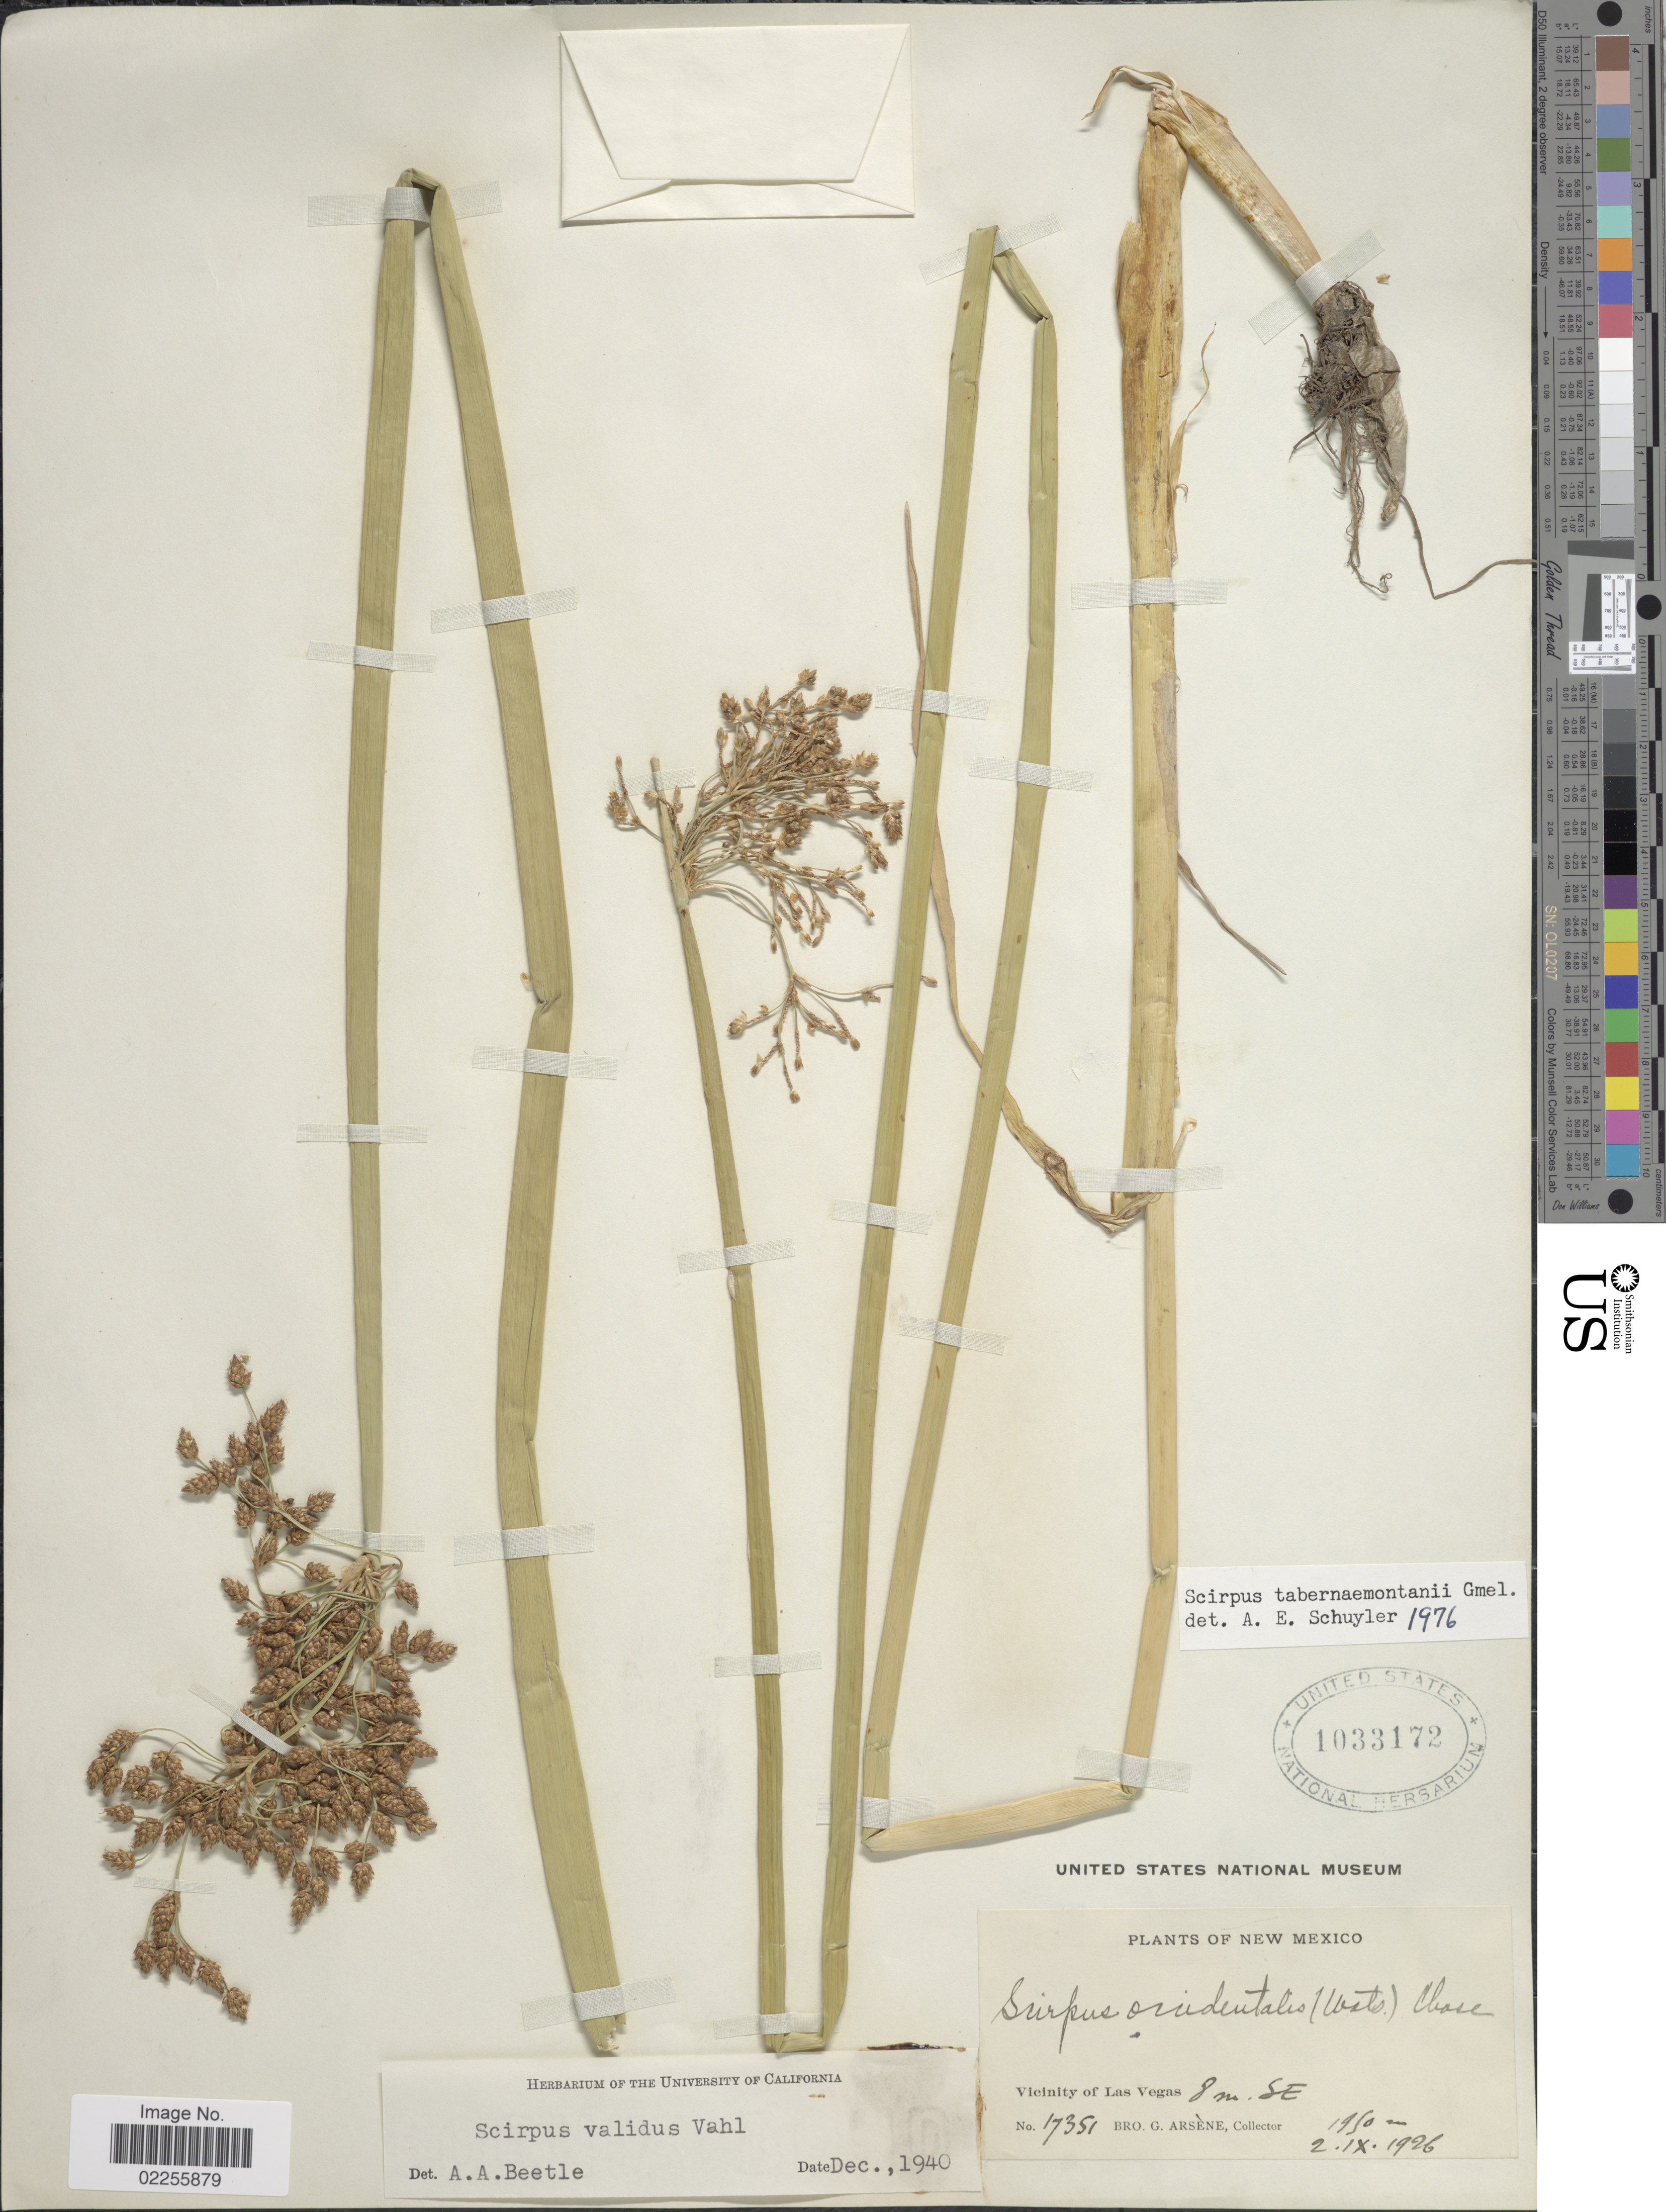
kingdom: Plantae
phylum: Tracheophyta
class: Liliopsida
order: Poales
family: Cyperaceae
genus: Schoenoplectus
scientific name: Schoenoplectus tabernaemontani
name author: (C.C. Gmel.) Palla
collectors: Bro. G. Arsène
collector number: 17351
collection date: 1926-09-02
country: United States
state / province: New Mexico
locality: Vicinity of Las Vegas, 8 m. SE.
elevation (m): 1990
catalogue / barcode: US 1033172